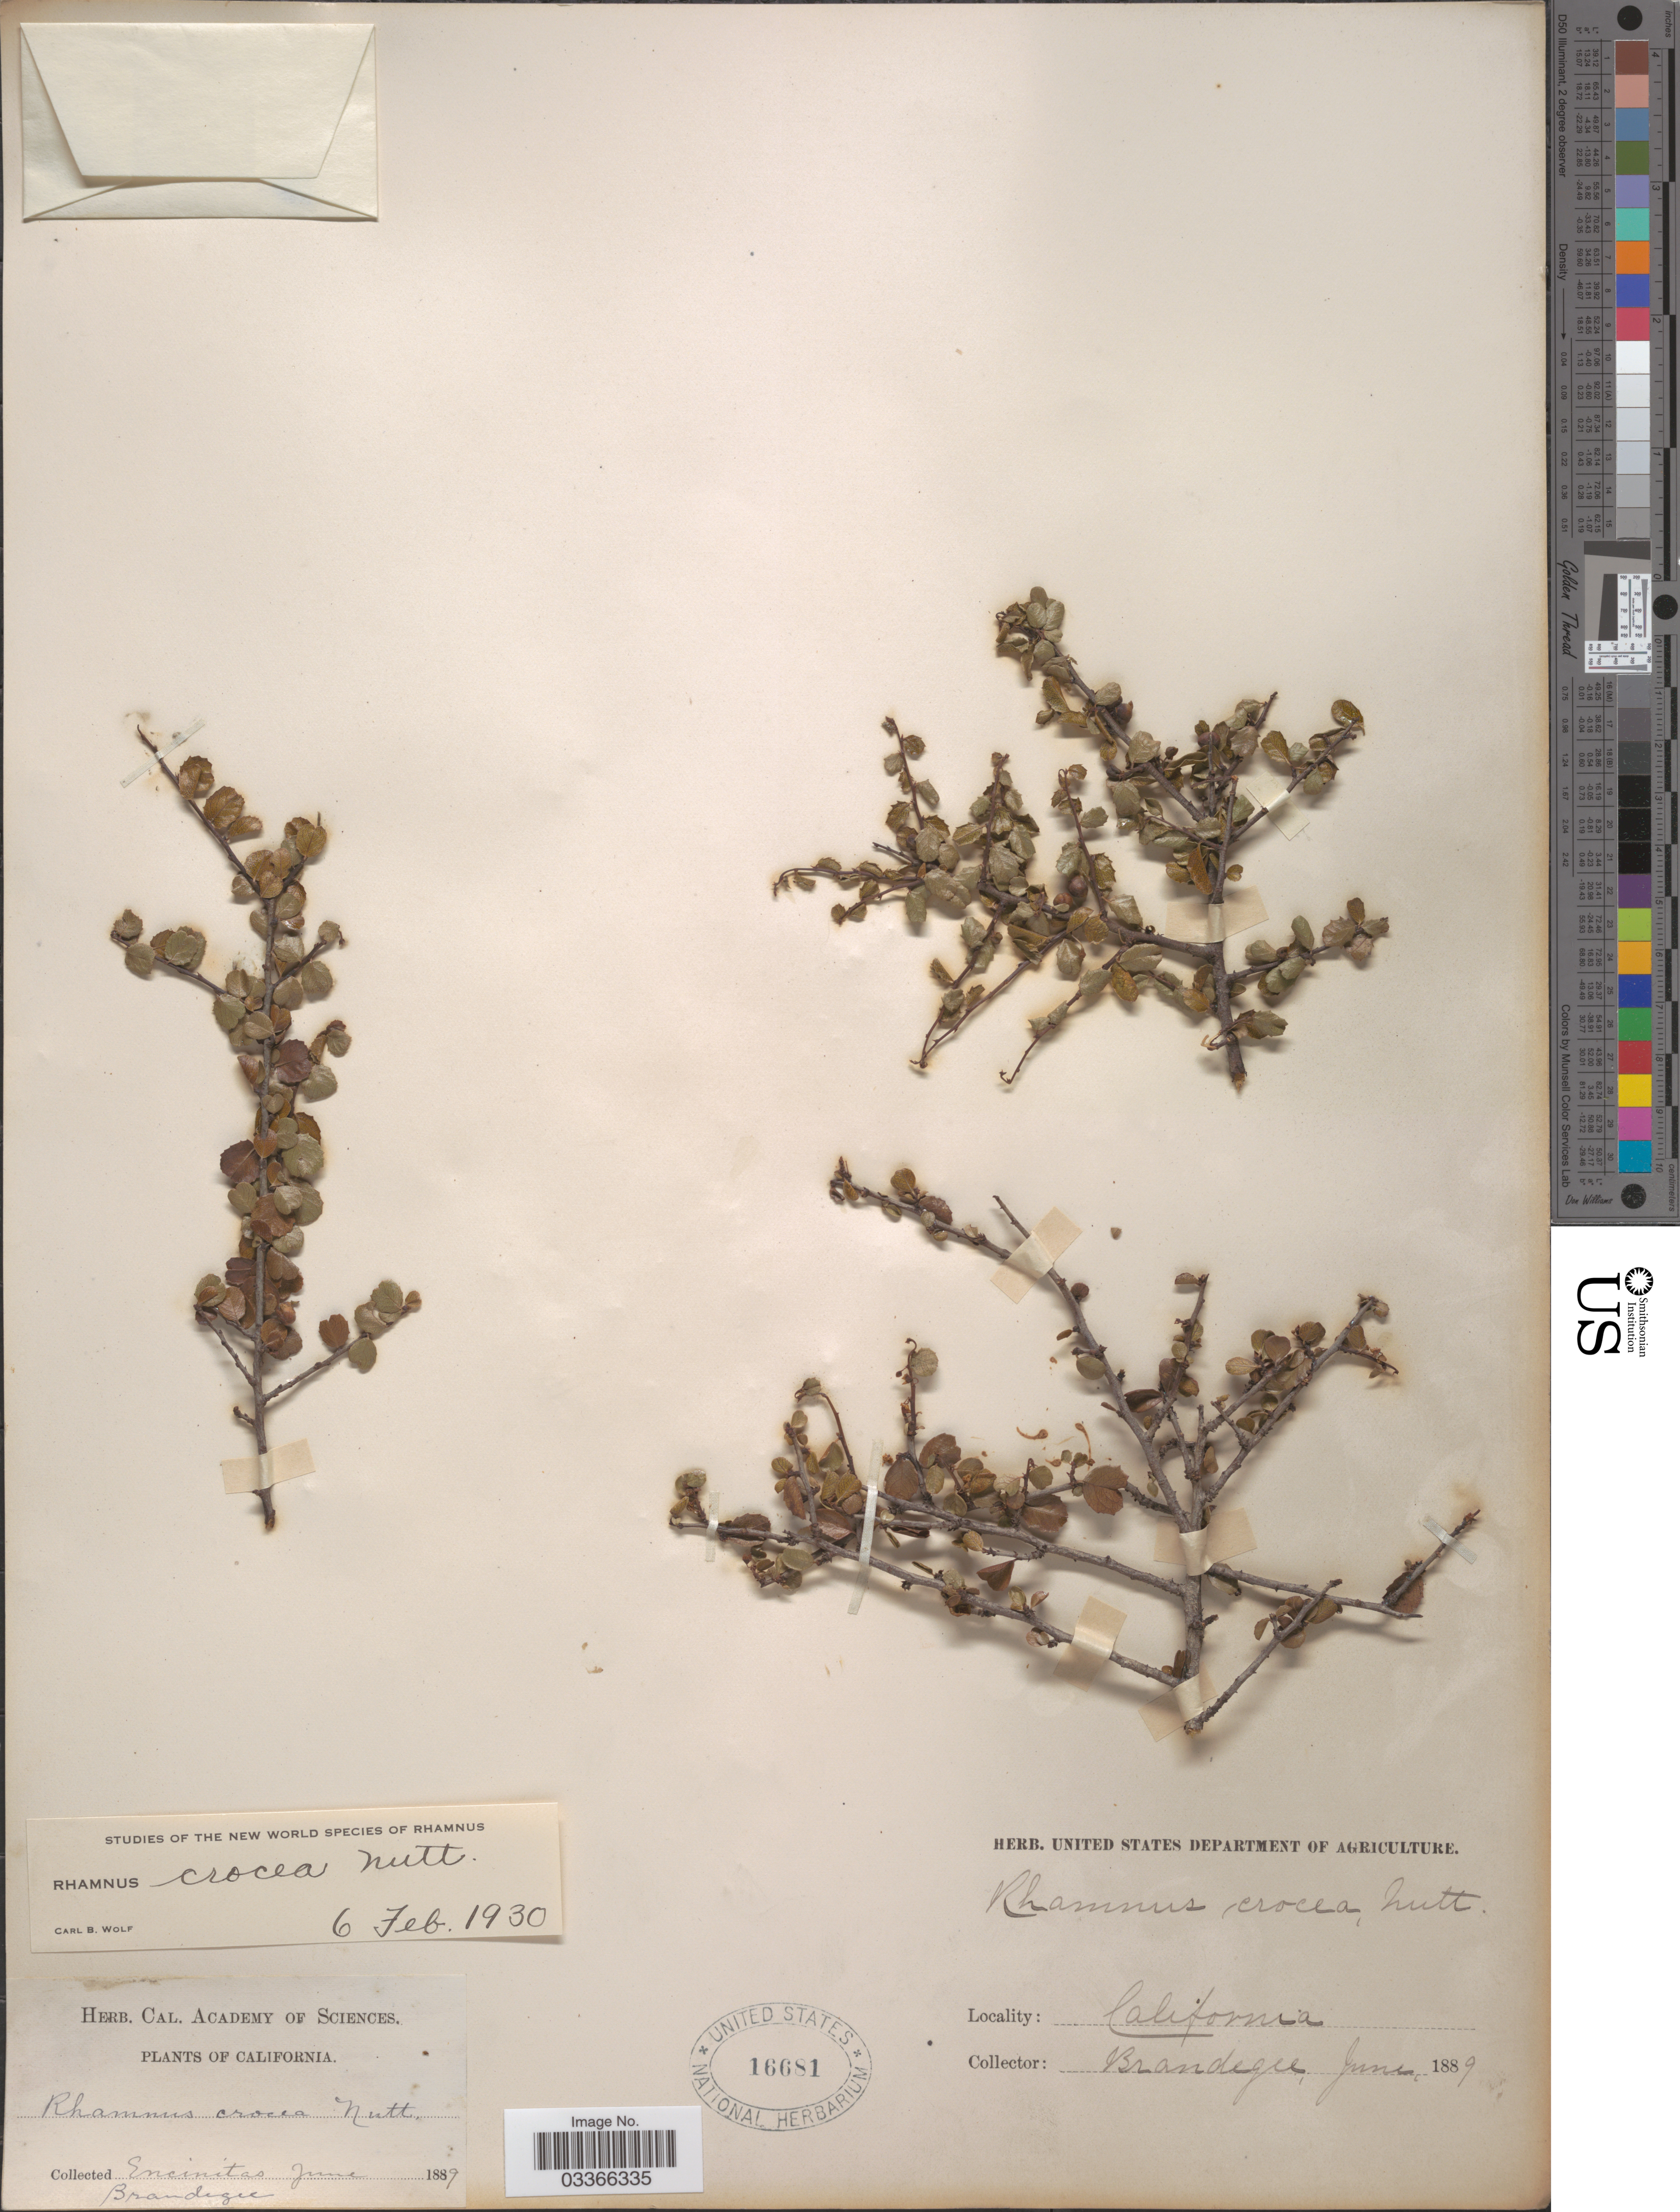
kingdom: Plantae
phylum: Tracheophyta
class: Magnoliopsida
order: Rosales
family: Rhamnaceae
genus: Rhamnus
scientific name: Rhamnus crocea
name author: Nutt.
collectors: -- Brandegee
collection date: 1889-06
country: United States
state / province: California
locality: Encinitas.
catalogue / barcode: US 16681